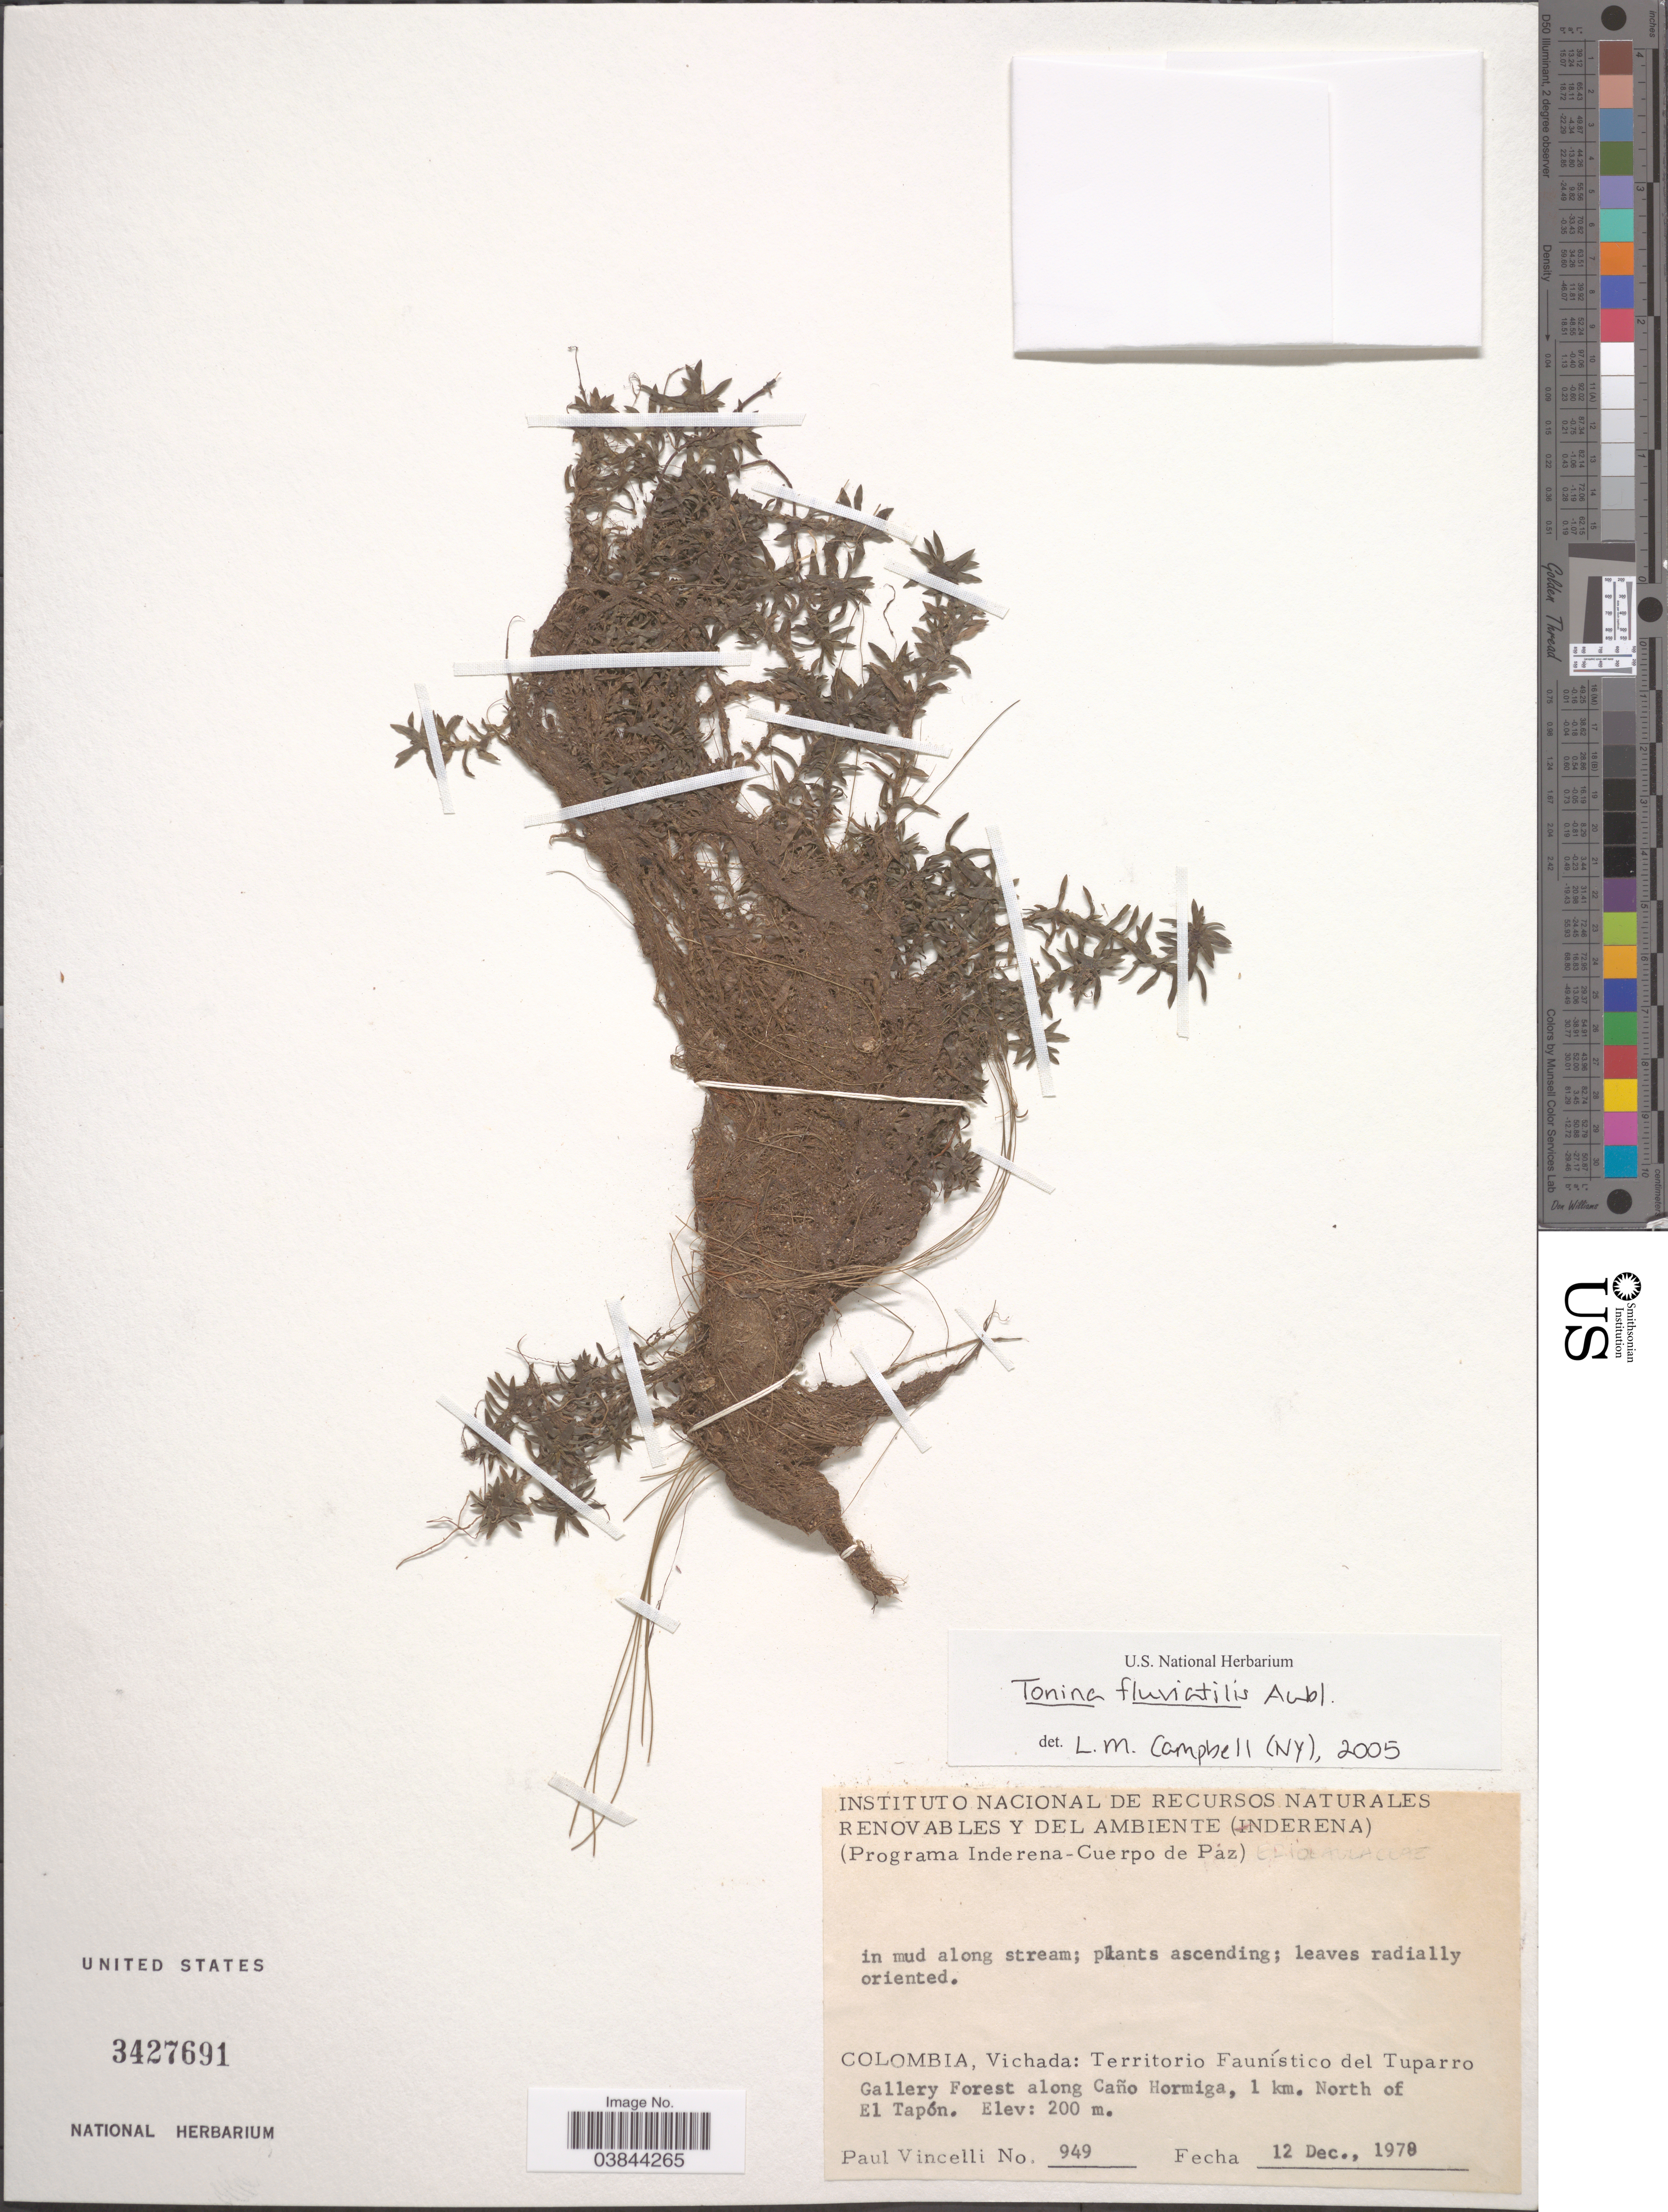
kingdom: Plantae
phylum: Tracheophyta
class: Liliopsida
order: Poales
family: Eriocaulaceae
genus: Tonina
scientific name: Tonina fluviatilis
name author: Aubl.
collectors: P. Vincelli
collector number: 949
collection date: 1978-12-12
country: Colombia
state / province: Vichada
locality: Territorio Faunístico del Tuparro Gallery Forest along Caño Hormiga, 1 km. North of El Tapón.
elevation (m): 200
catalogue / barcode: US 3427691